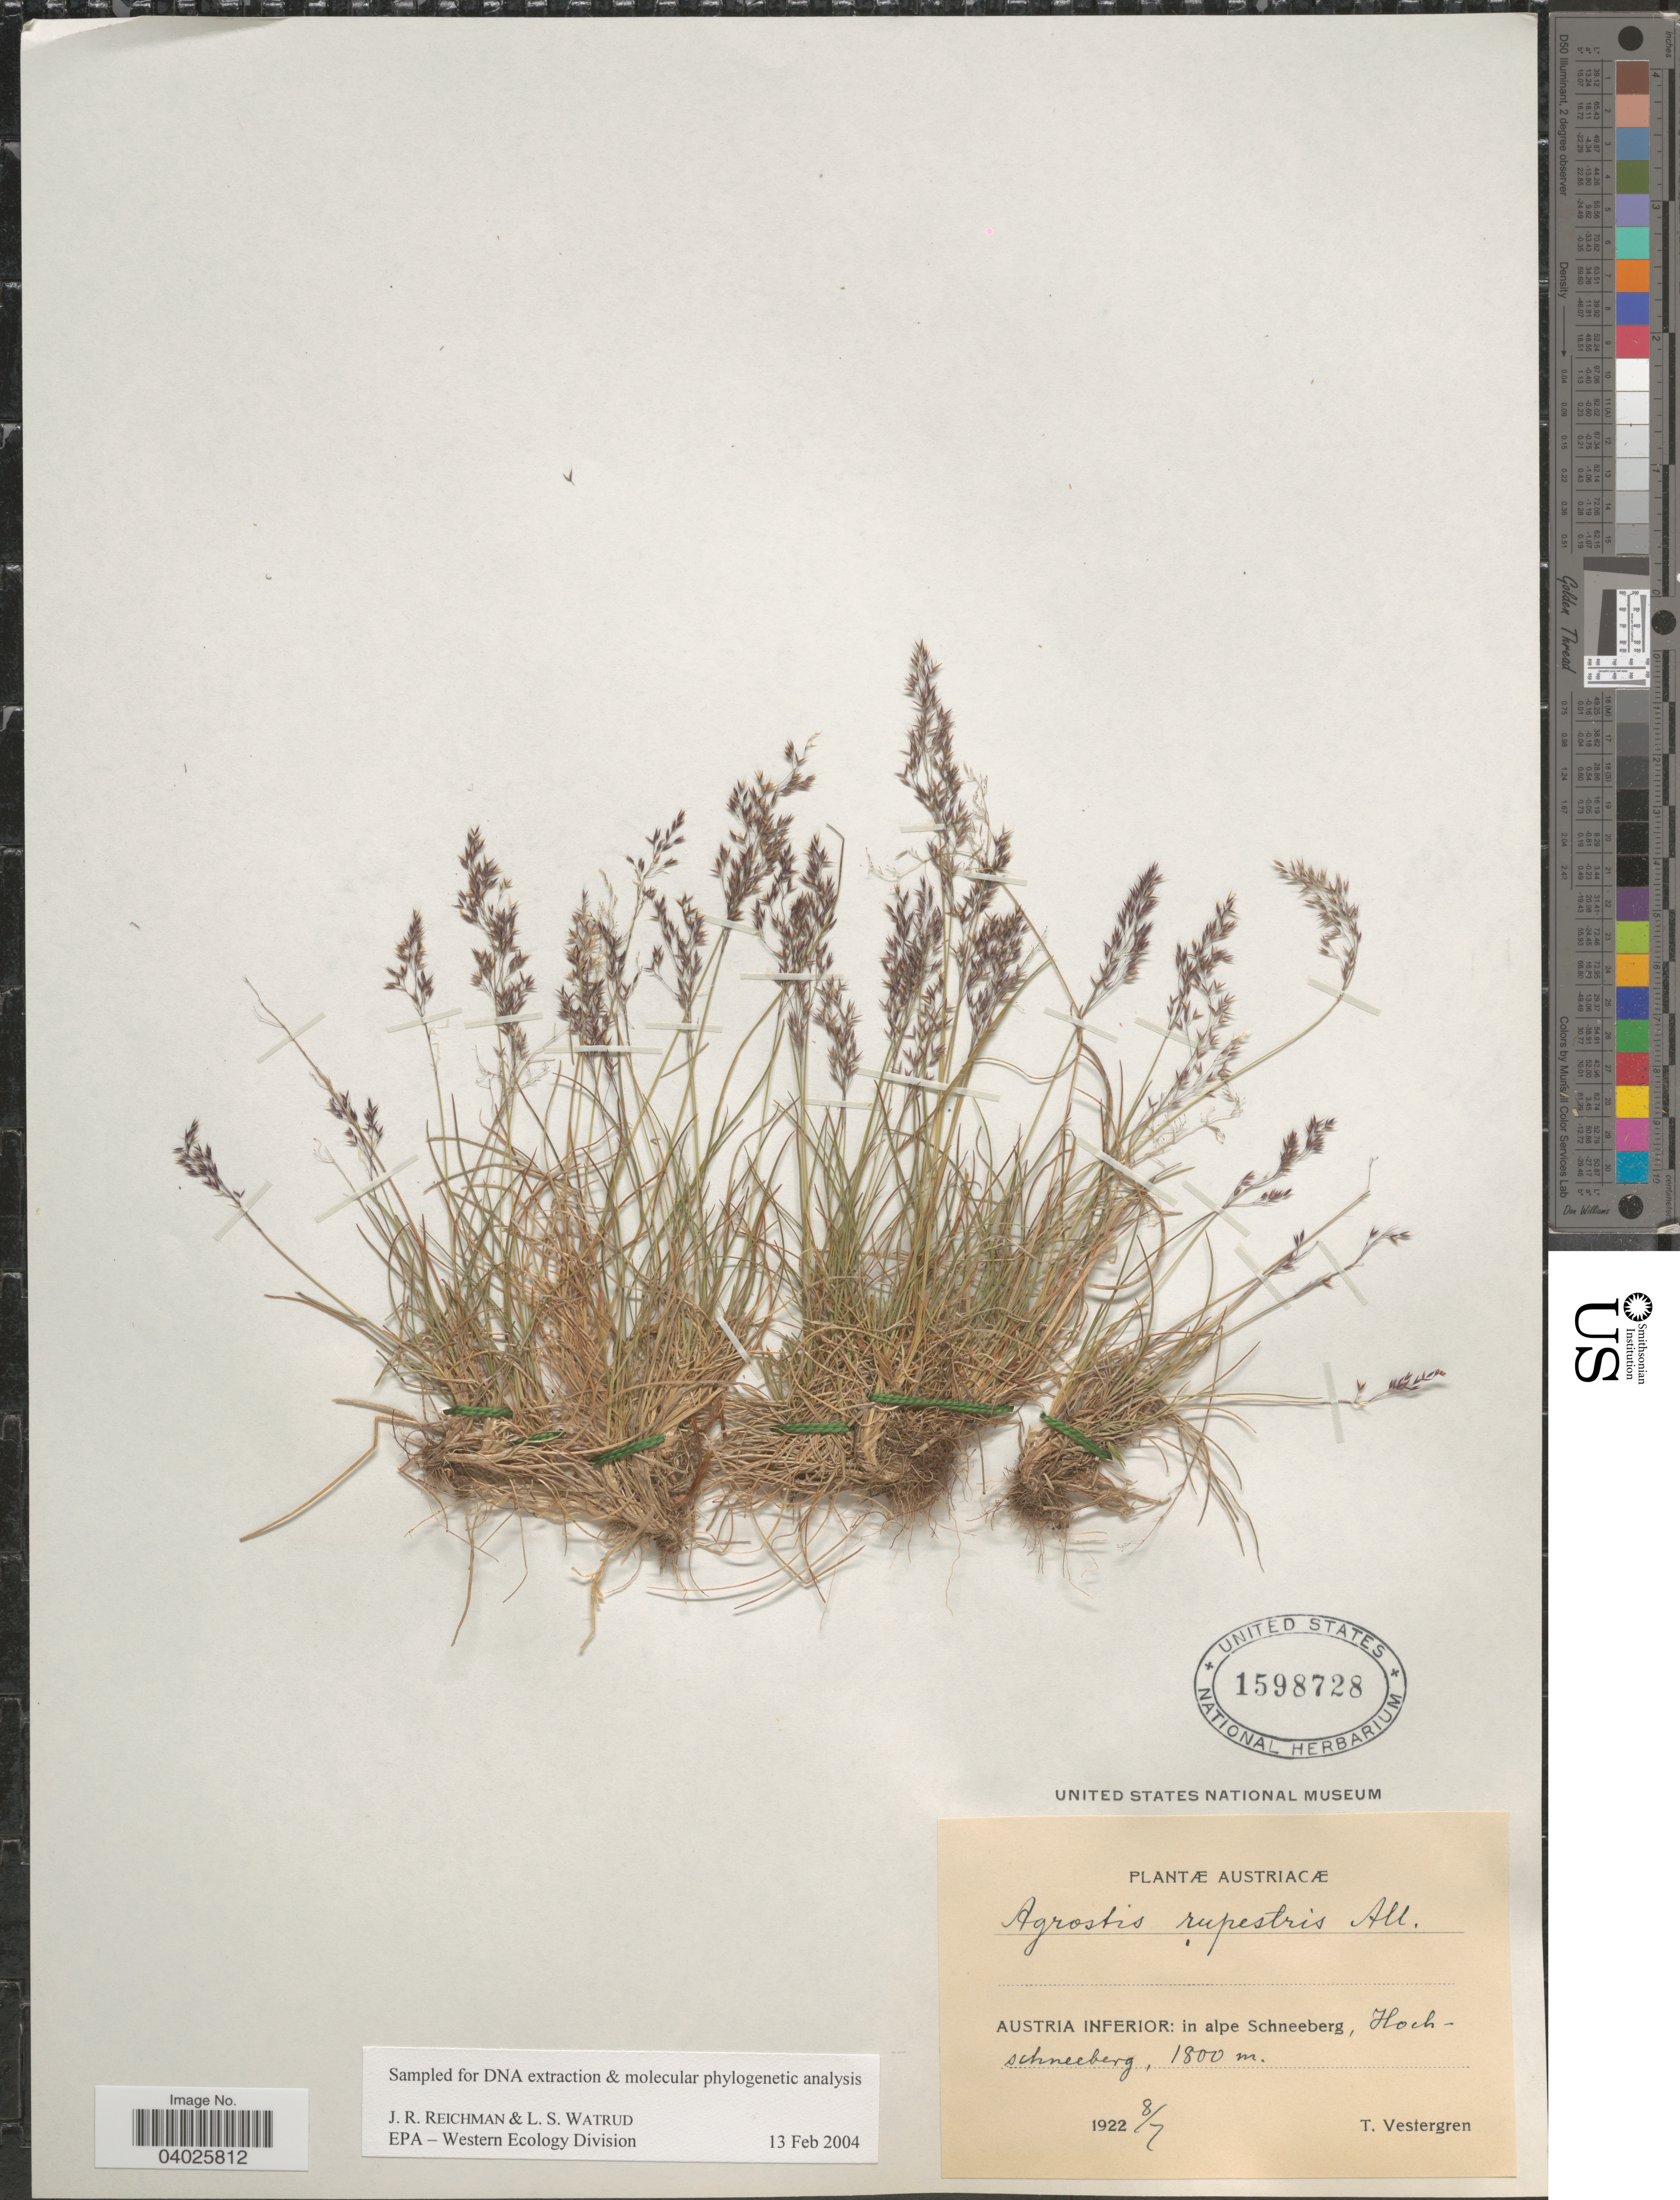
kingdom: Plantae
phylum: Tracheophyta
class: Liliopsida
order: Poales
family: Poaceae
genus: Agrostis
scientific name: Agrostis rupestris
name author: All.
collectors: T. Vestergren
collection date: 1922-07-08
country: Austria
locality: Austriacæ. Austria Inferior: in alpe Schneeberg, Hoch-schneeberg.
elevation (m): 1800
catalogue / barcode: US 1598728